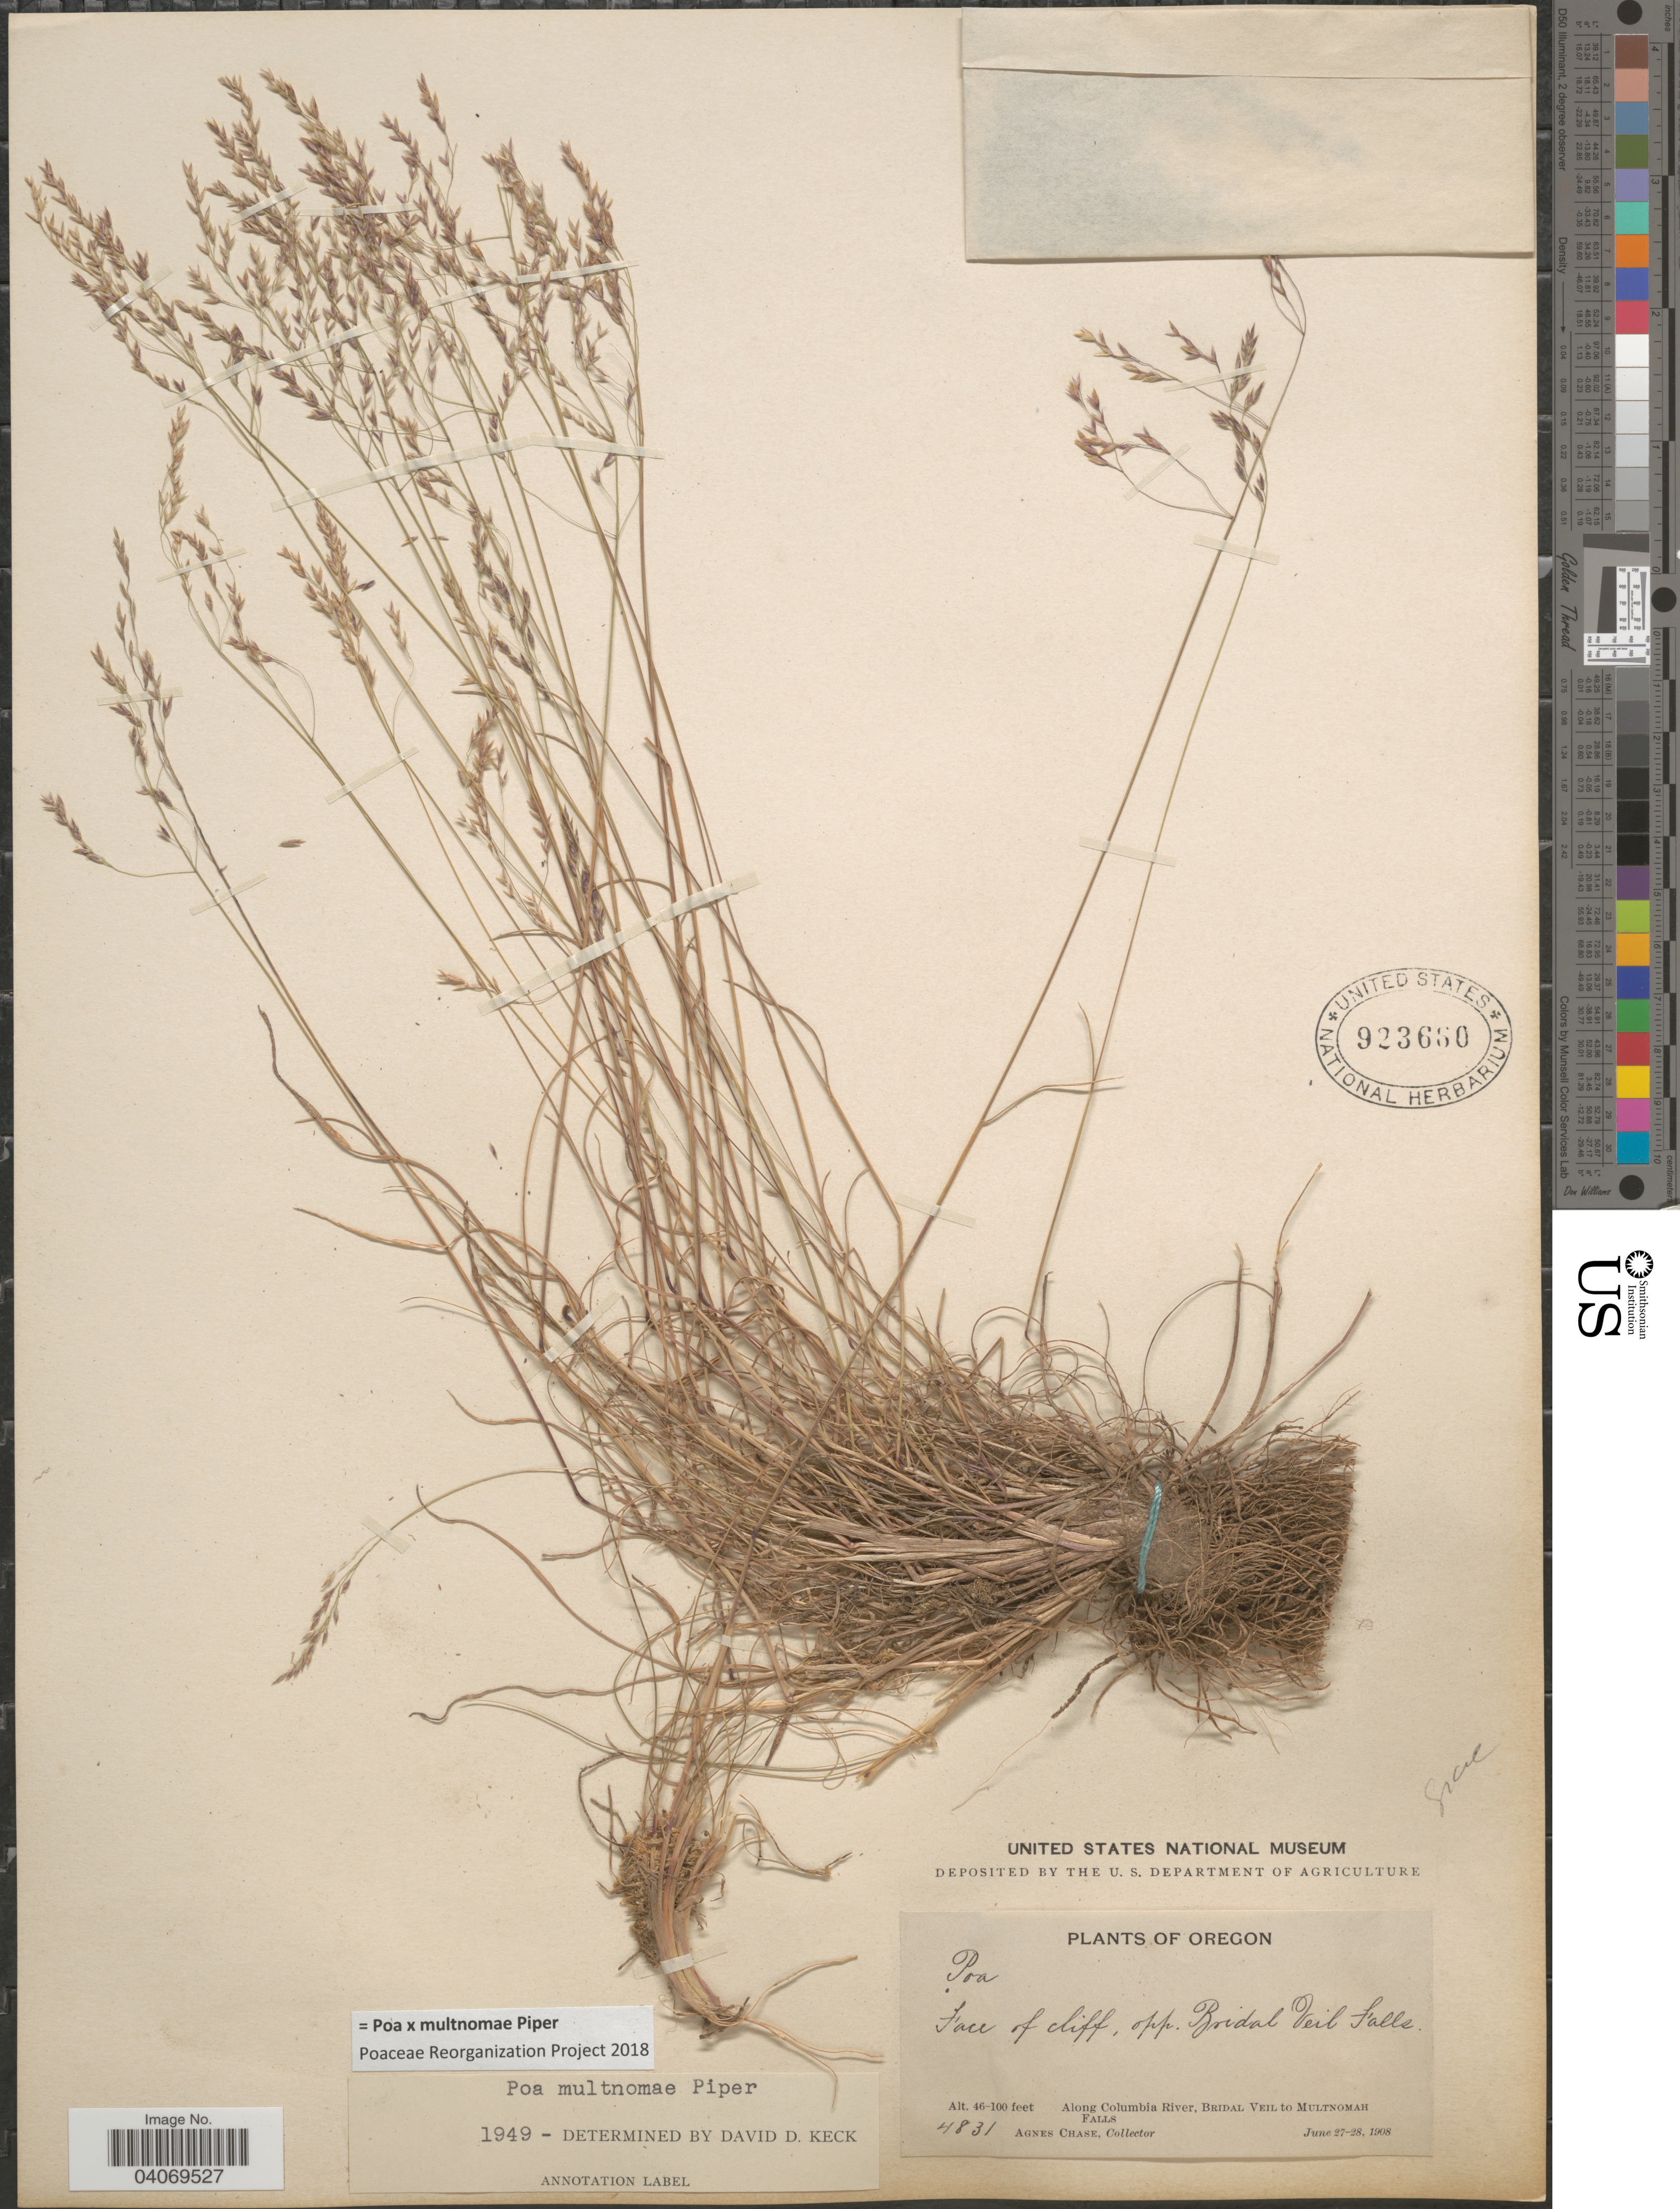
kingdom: Plantae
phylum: Tracheophyta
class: Liliopsida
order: Poales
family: Poaceae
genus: Poa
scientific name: Poa x multnomae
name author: Piper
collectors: A. Chase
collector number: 4831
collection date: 1908-06-27/1908-06-28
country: United States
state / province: Oregon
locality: Face of cliff, opp. Bridal Veil Falls. Along Columbia River, Bridal Veil to Multnomah.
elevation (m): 14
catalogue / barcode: US 923660